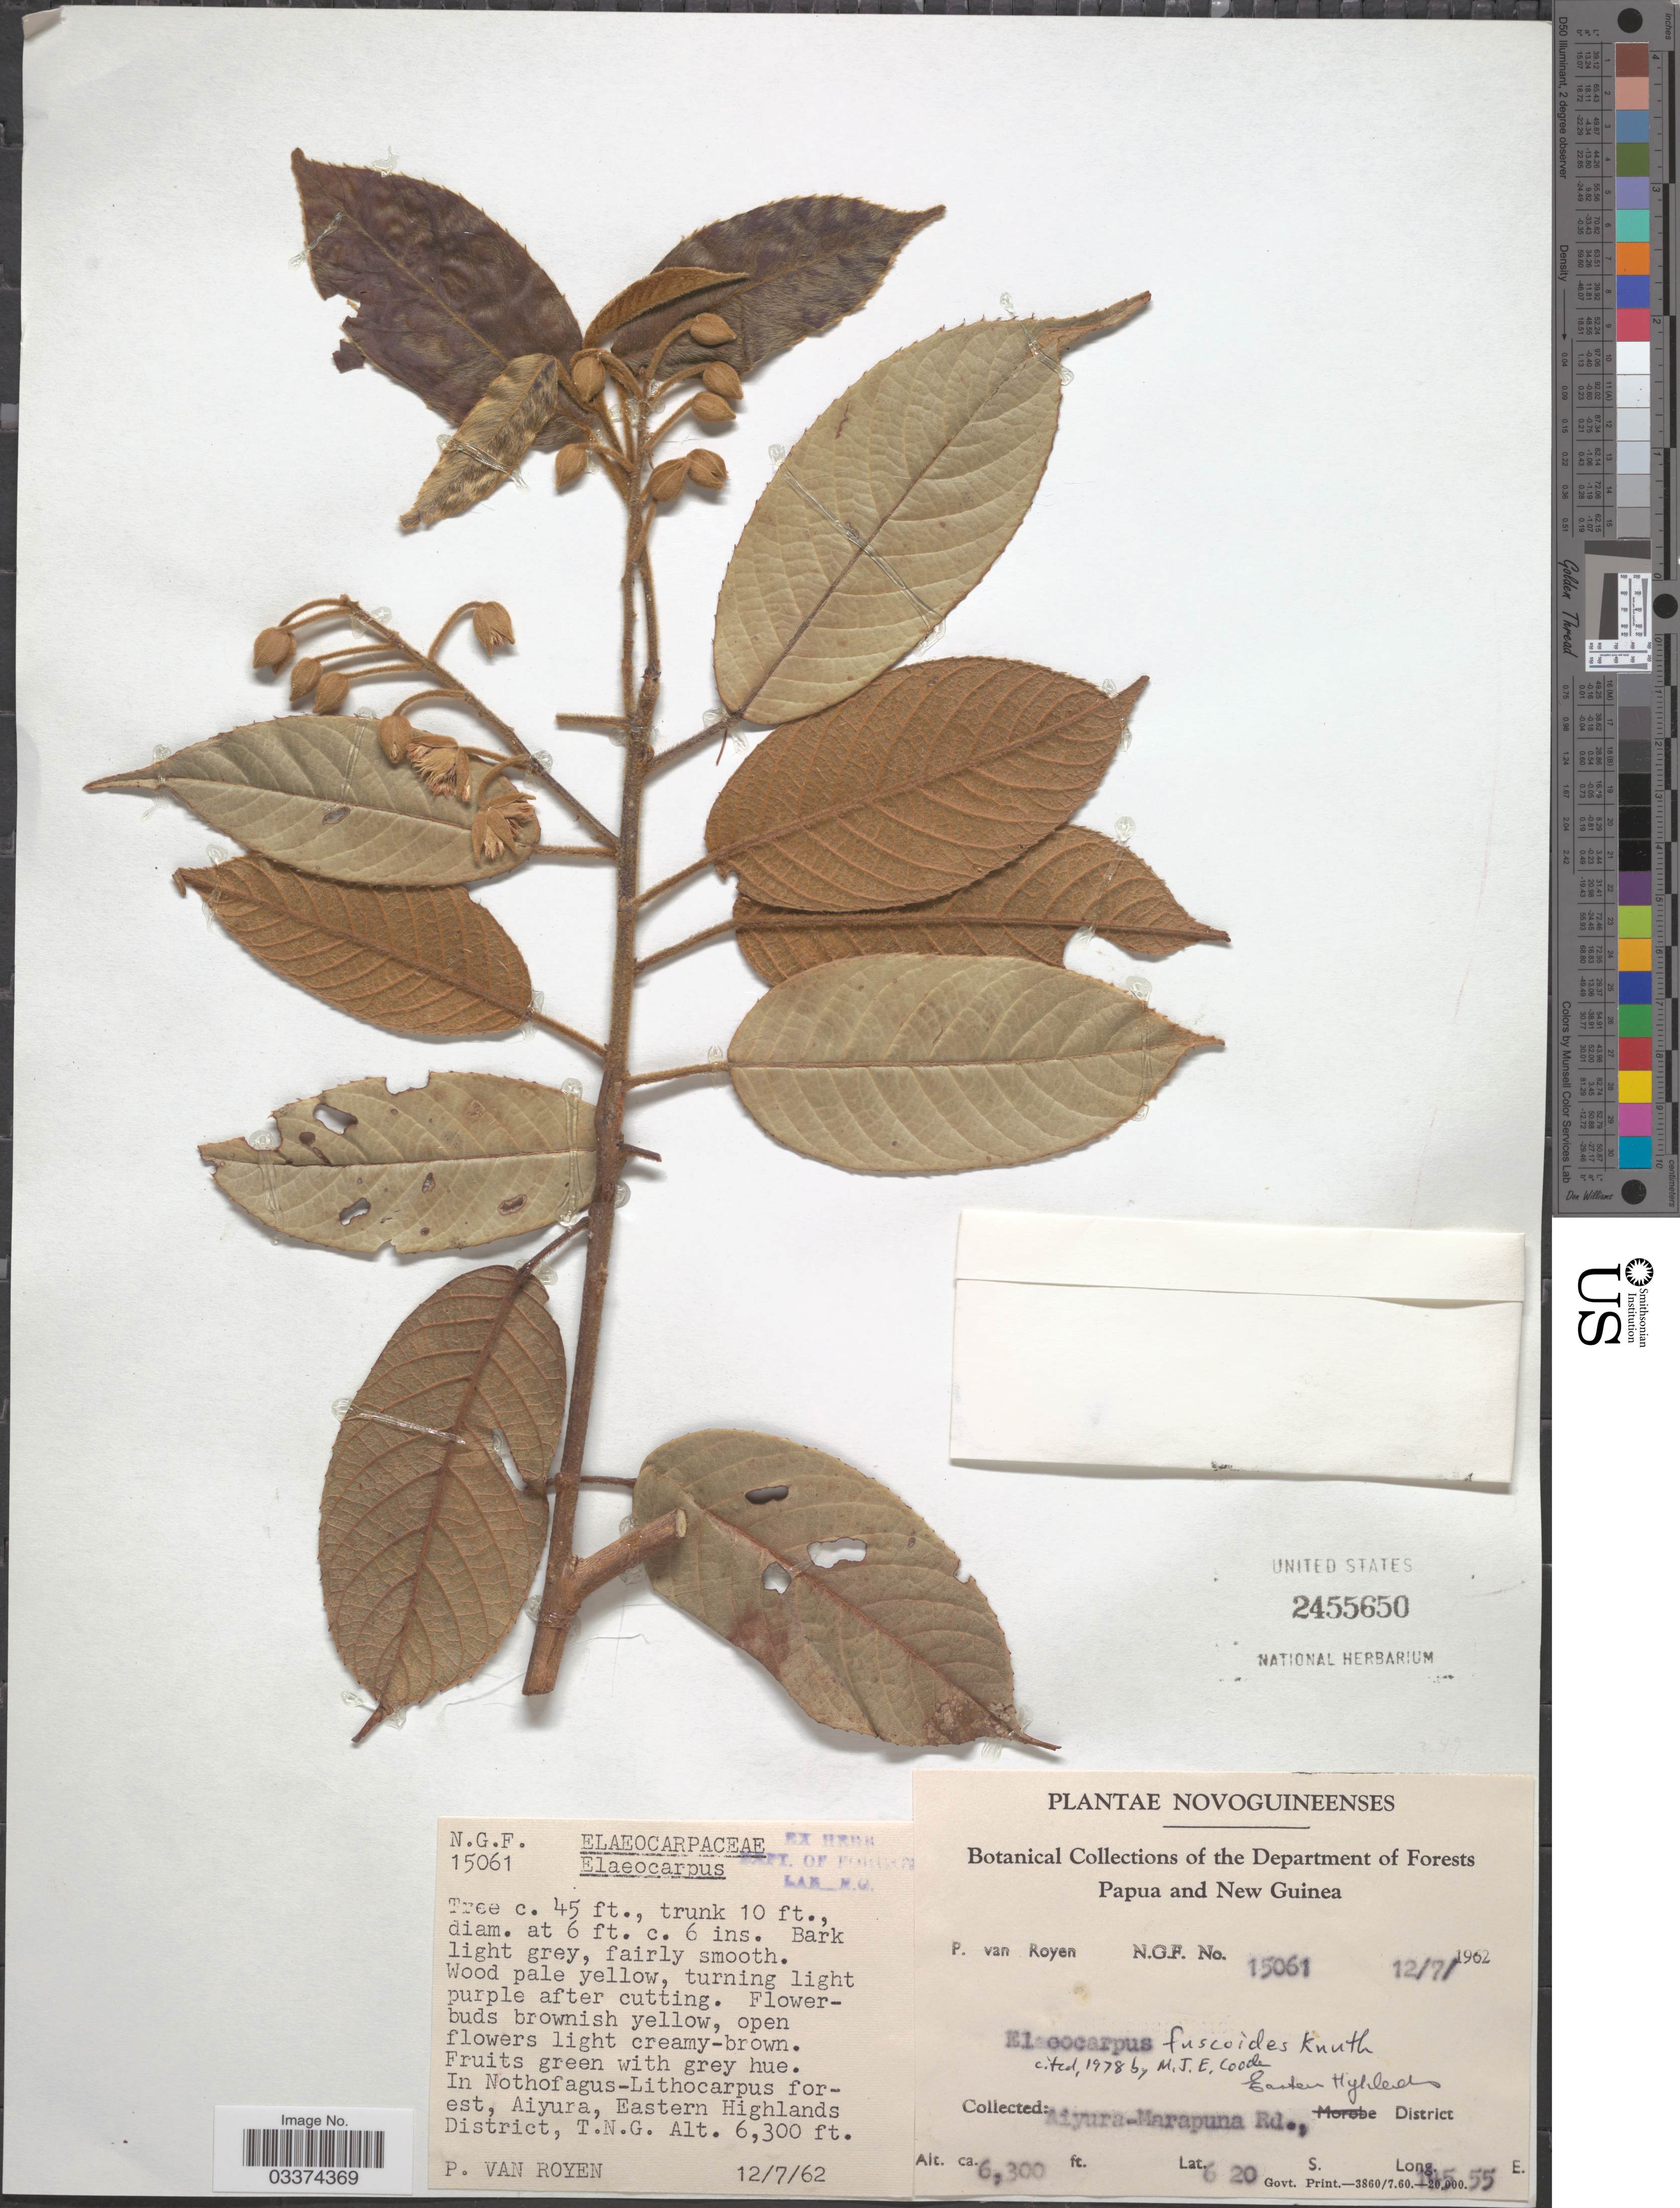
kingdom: Plantae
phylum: Tracheophyta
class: Magnoliopsida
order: Oxalidales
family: Elaeocarpaceae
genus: Elaeocarpus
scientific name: Elaeocarpus fuscoides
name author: R. Knuth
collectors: P. van Royen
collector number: NGF15061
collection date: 1962-07-12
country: Papua New Guinea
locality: Novoguineenses, Aiyura-Marapuna Rd., Eastern Highlands District, T.N.G.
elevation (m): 1920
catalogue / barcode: US 2455650